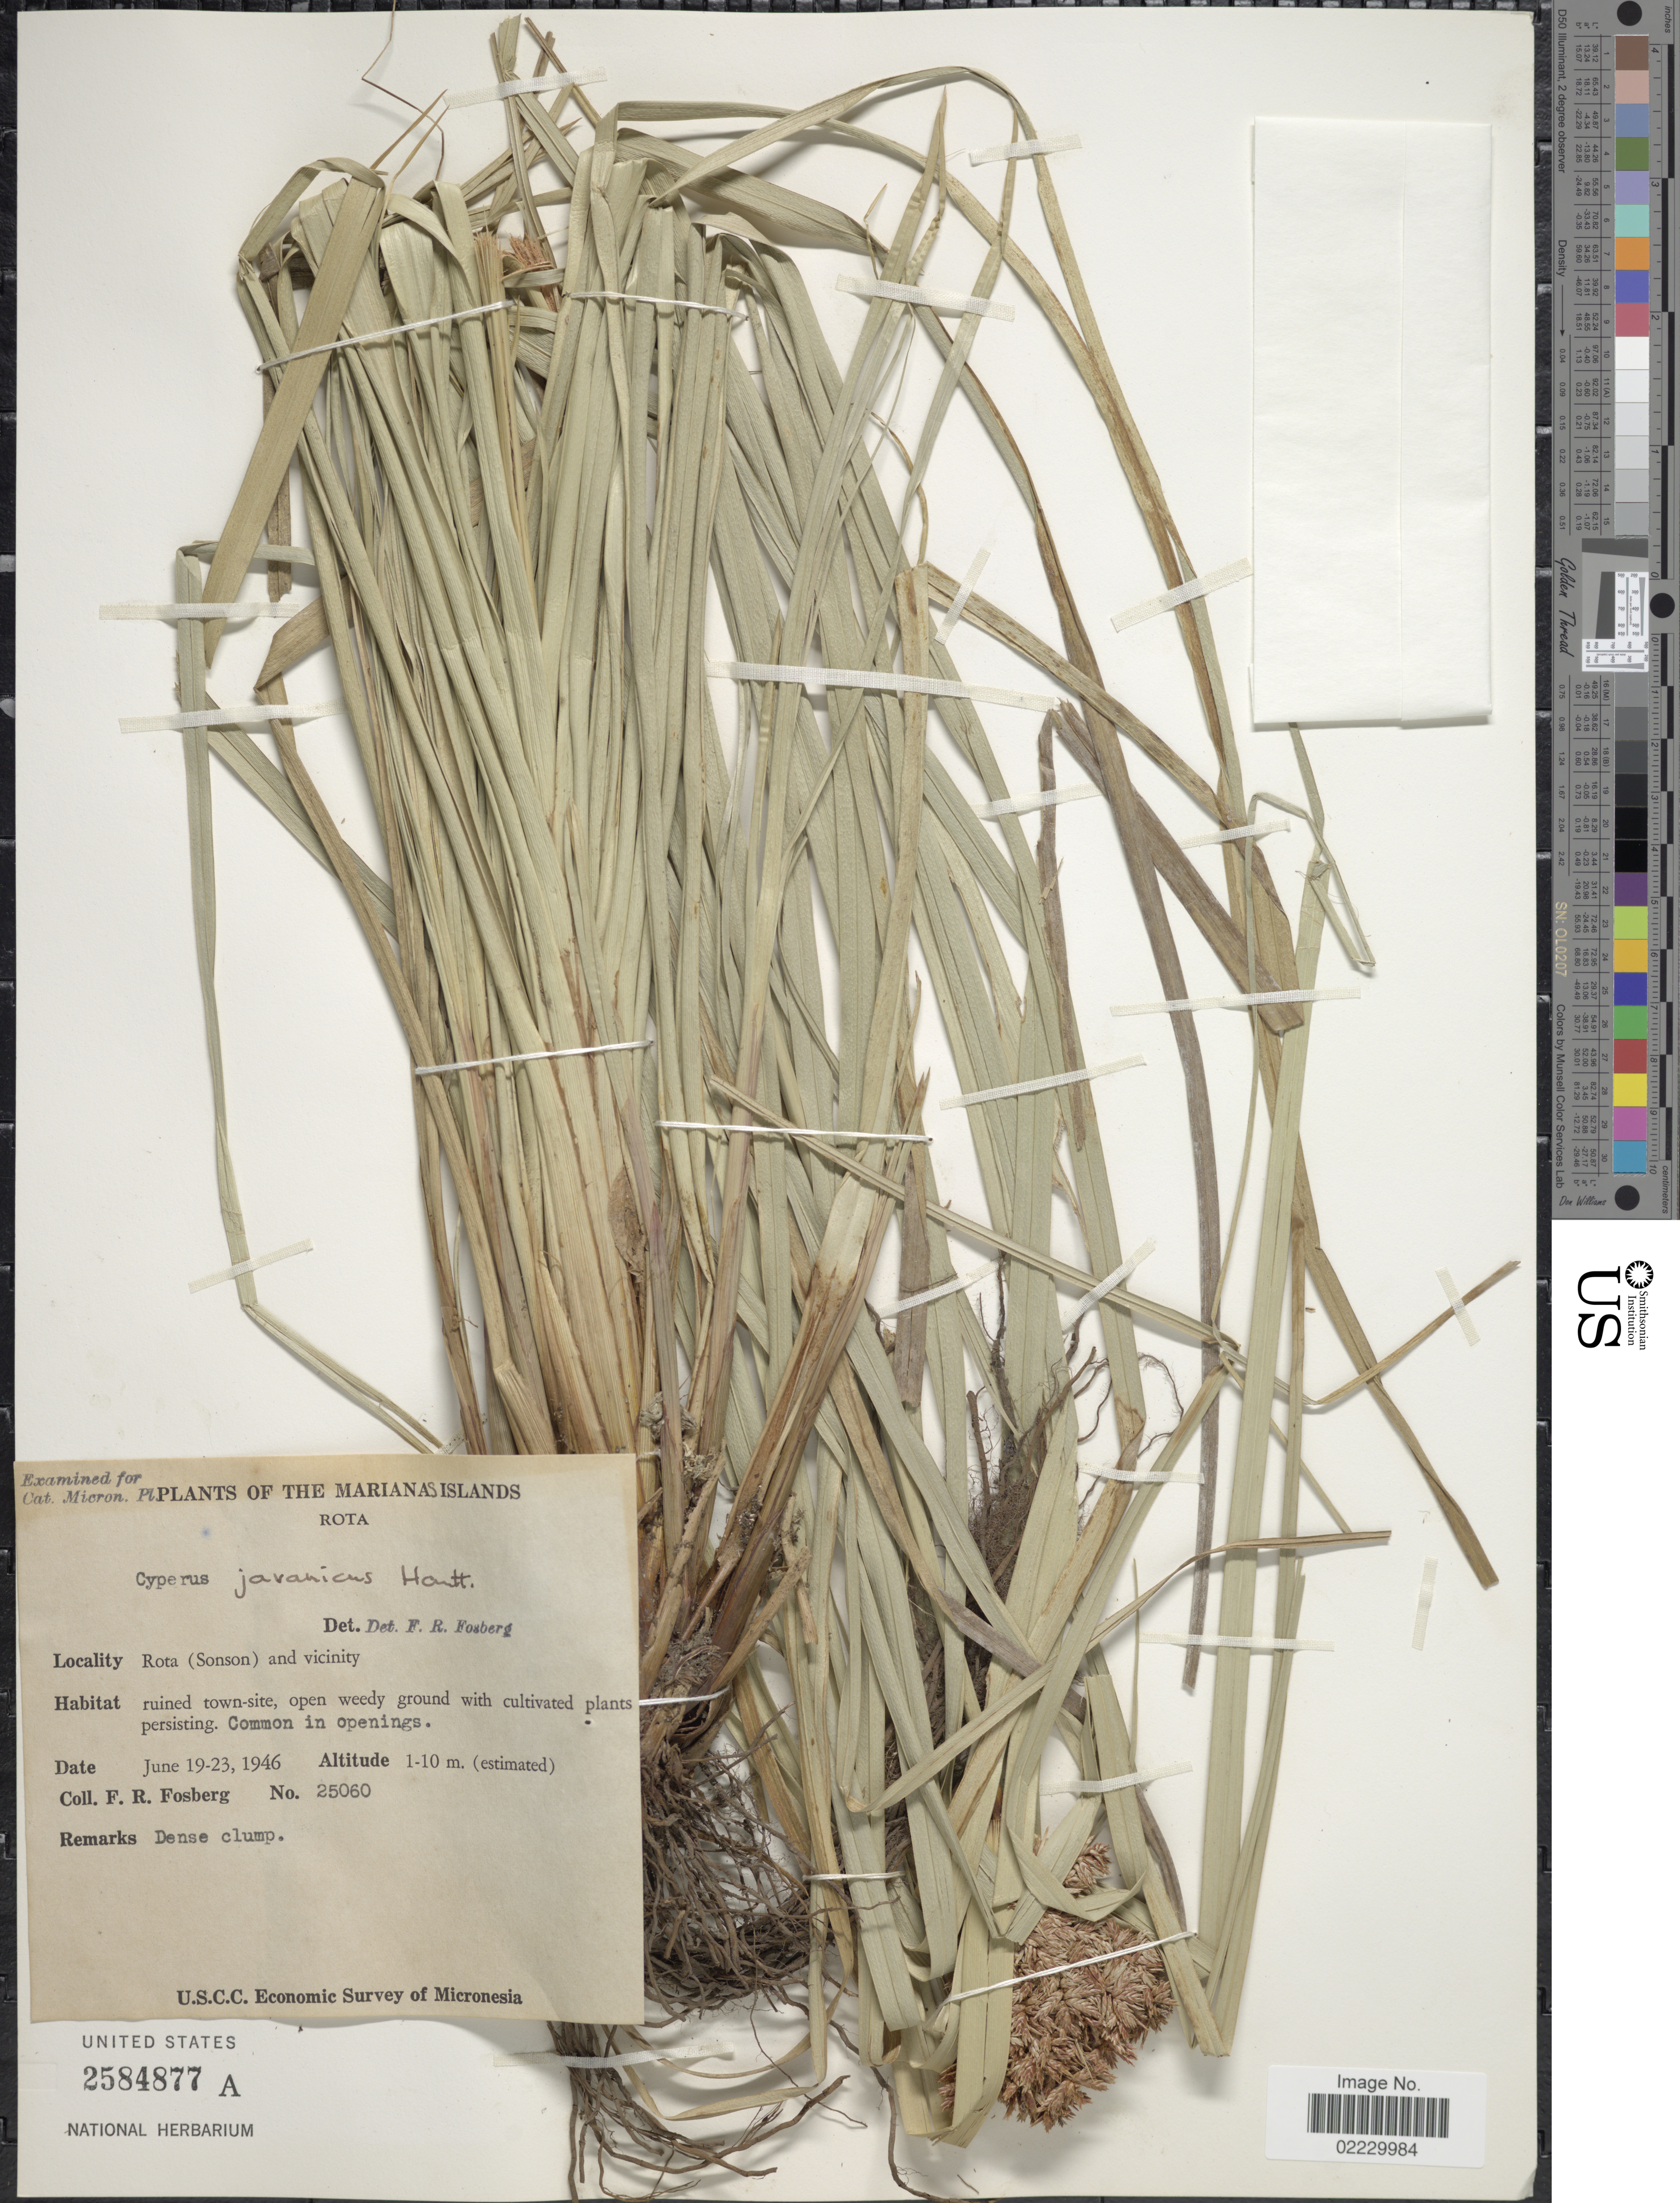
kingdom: Plantae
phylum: Tracheophyta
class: Liliopsida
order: Poales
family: Cyperaceae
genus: Cyperus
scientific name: Cyperus javanicus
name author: Houtt.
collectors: F. R. Fosberg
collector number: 25060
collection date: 1946-06-19/1946-06-23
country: Northern Mariana Islands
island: Rota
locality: Rota (Sonson) and vicinity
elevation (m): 1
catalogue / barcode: US 2584877A